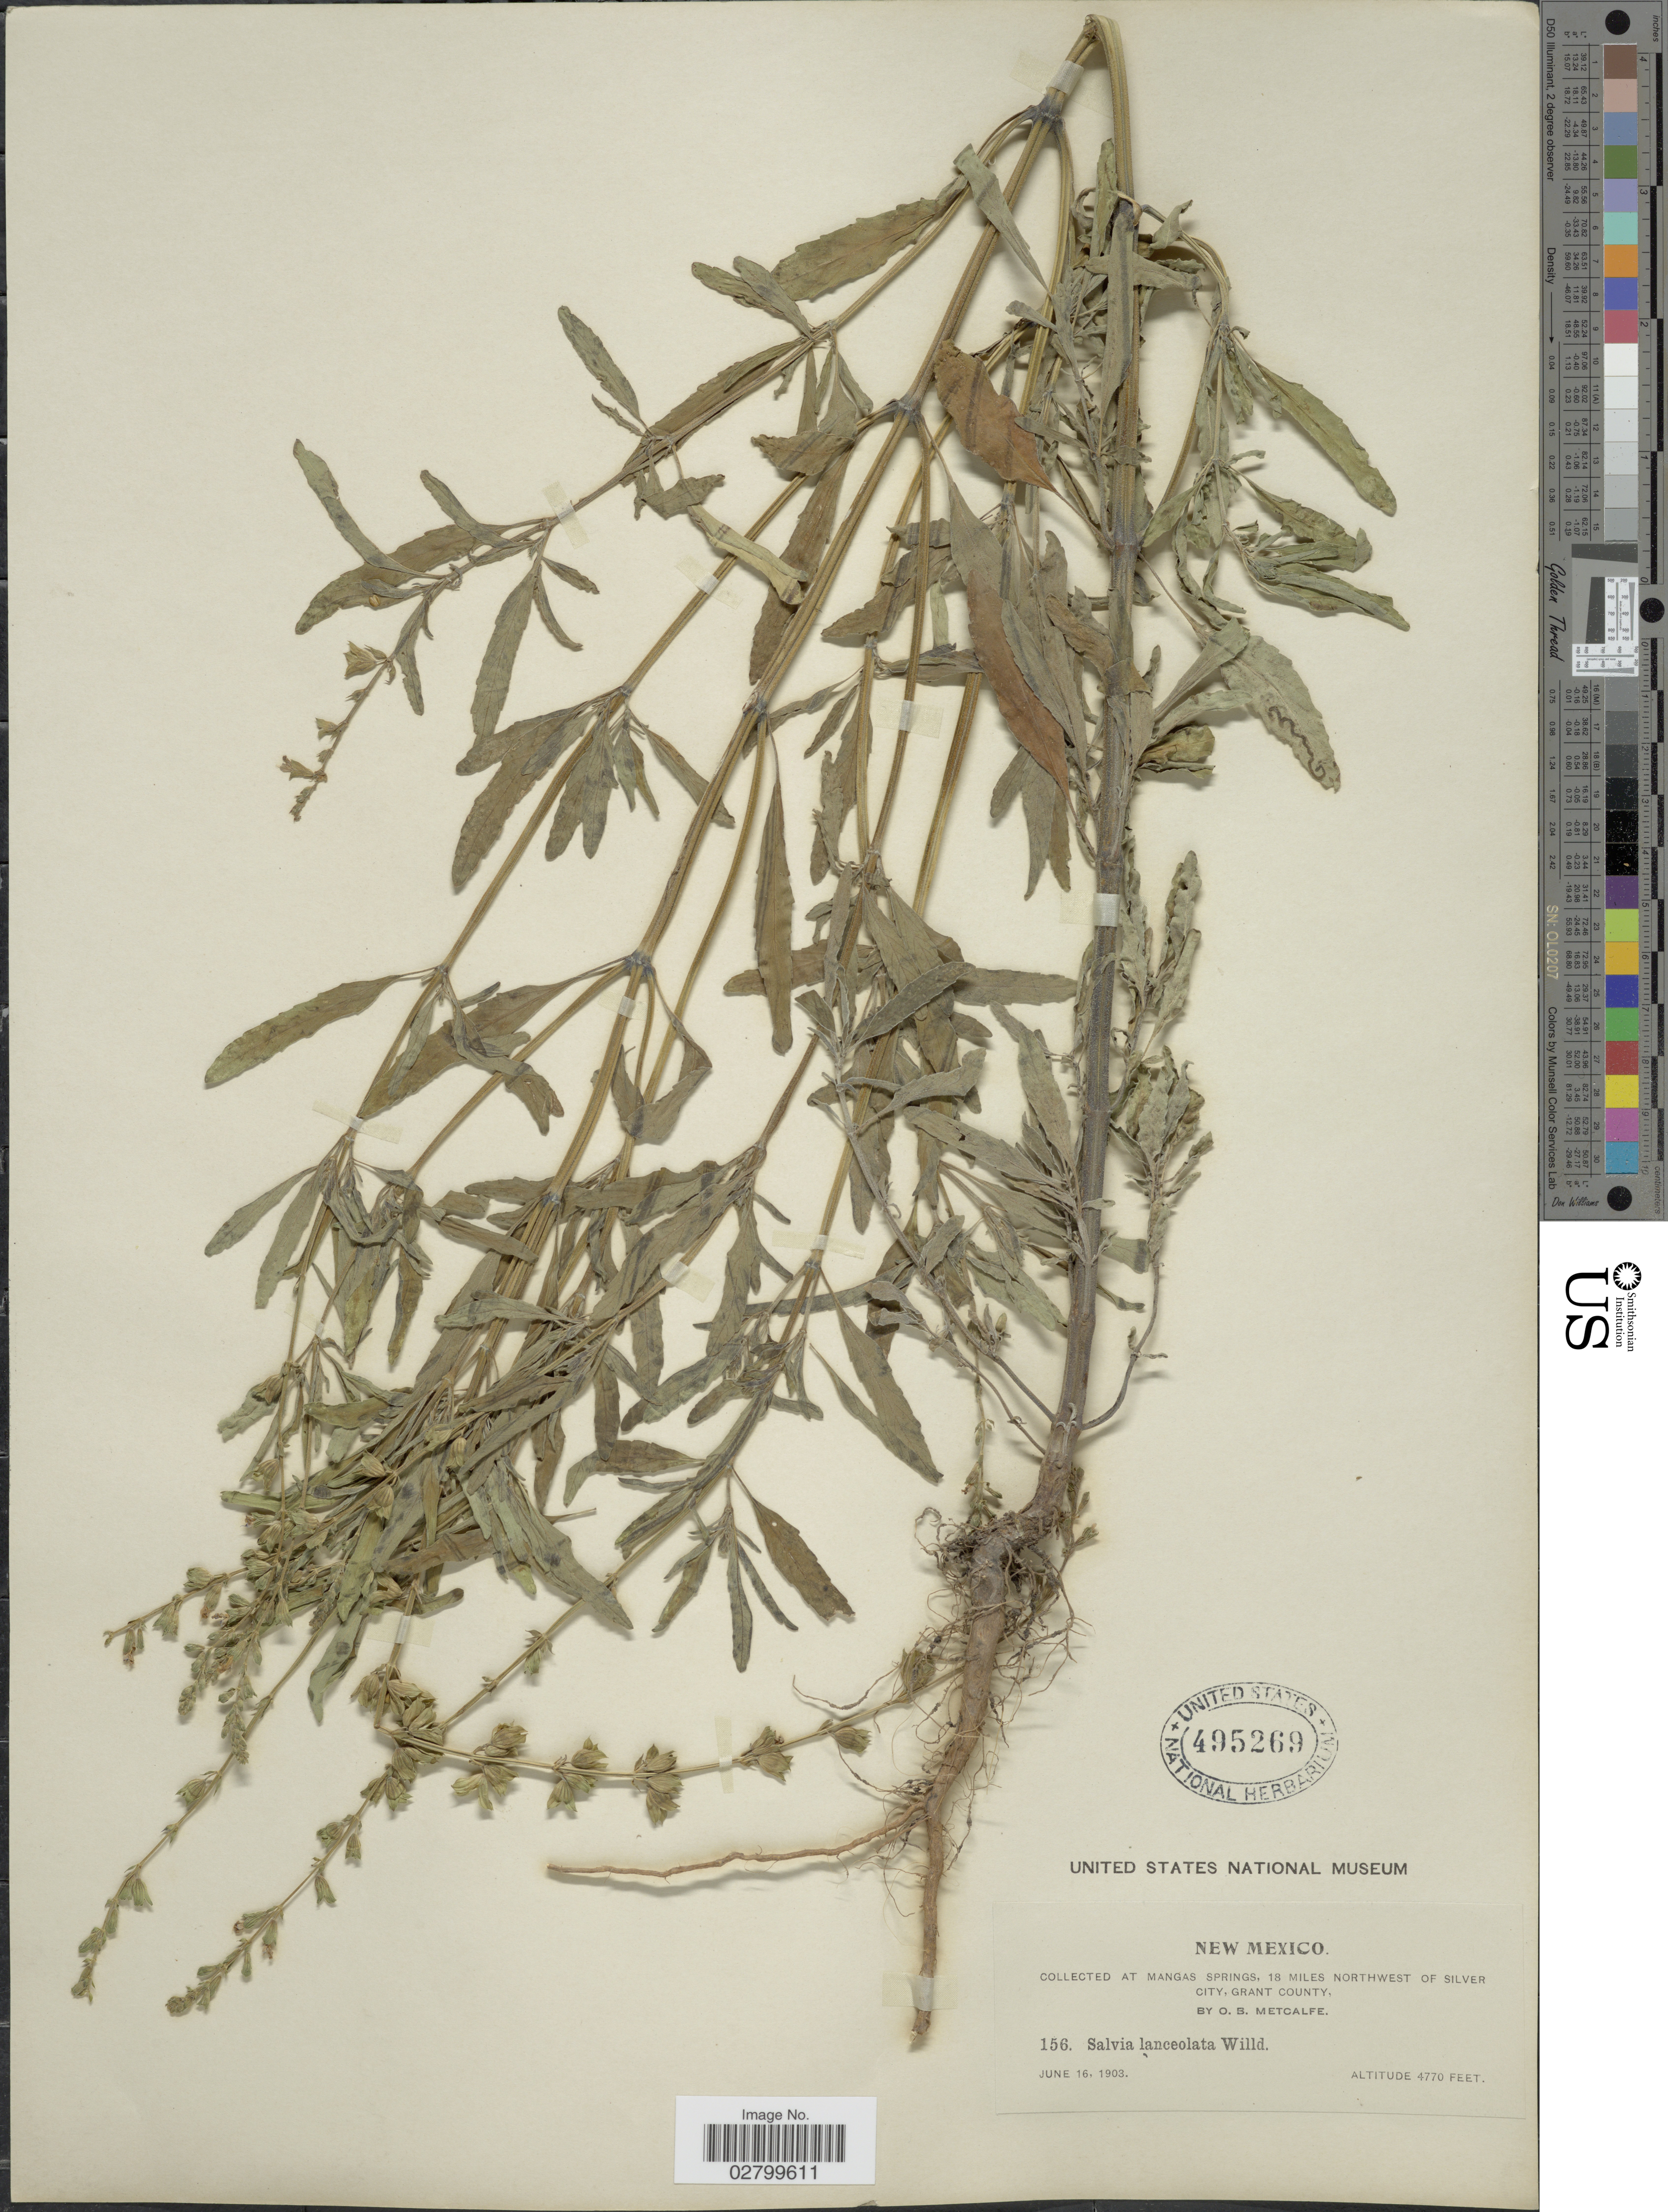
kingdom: Plantae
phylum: Tracheophyta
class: Magnoliopsida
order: Lamiales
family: Lamiaceae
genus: Salvia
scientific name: Salvia lanceolata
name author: Brouss.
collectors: O. Metcalfe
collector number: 156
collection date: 1903-06-16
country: United States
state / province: New Mexico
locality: At Mangas Springs, 18 miles Northwest of Silver City, Grant County.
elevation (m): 1454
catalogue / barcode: US 495269